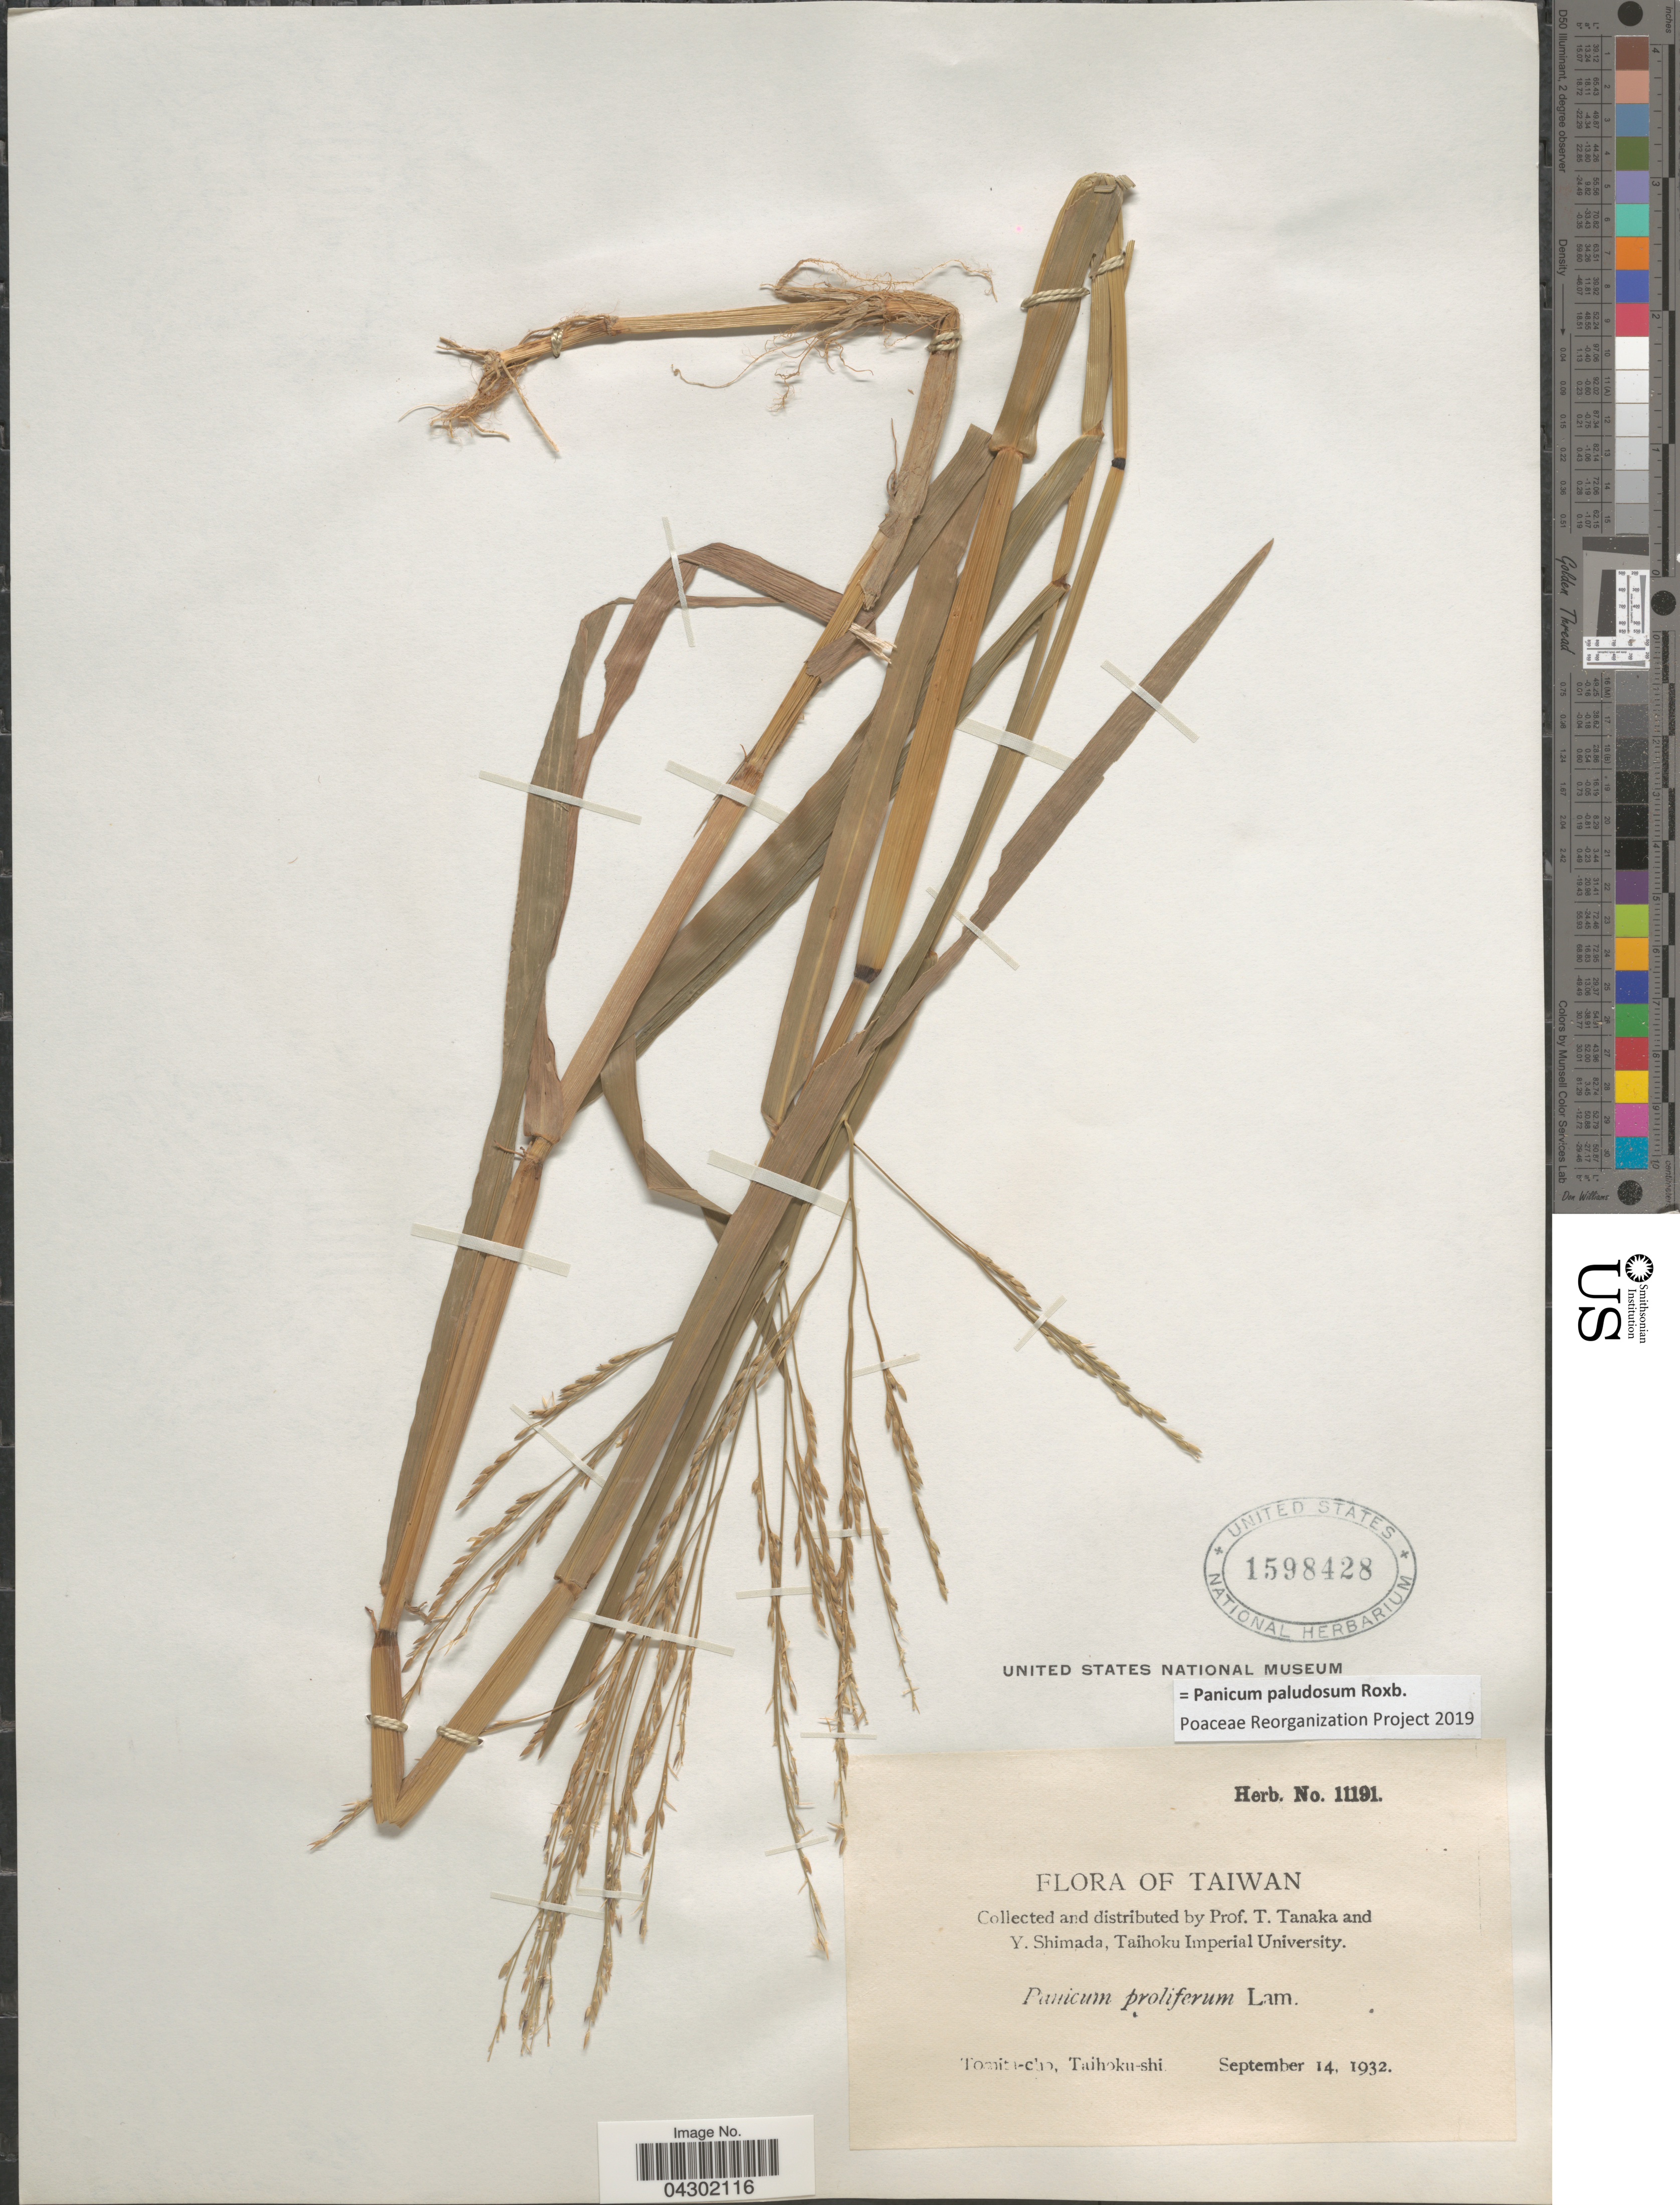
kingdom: Plantae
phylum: Tracheophyta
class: Liliopsida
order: Poales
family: Poaceae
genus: Panicum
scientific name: Panicum paludosum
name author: Roxb.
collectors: T. Tanaka & Y. Shimada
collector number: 11191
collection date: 1932-09-14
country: Taiwan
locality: Tomita-cho, Taihoku-shi.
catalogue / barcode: US 1598428